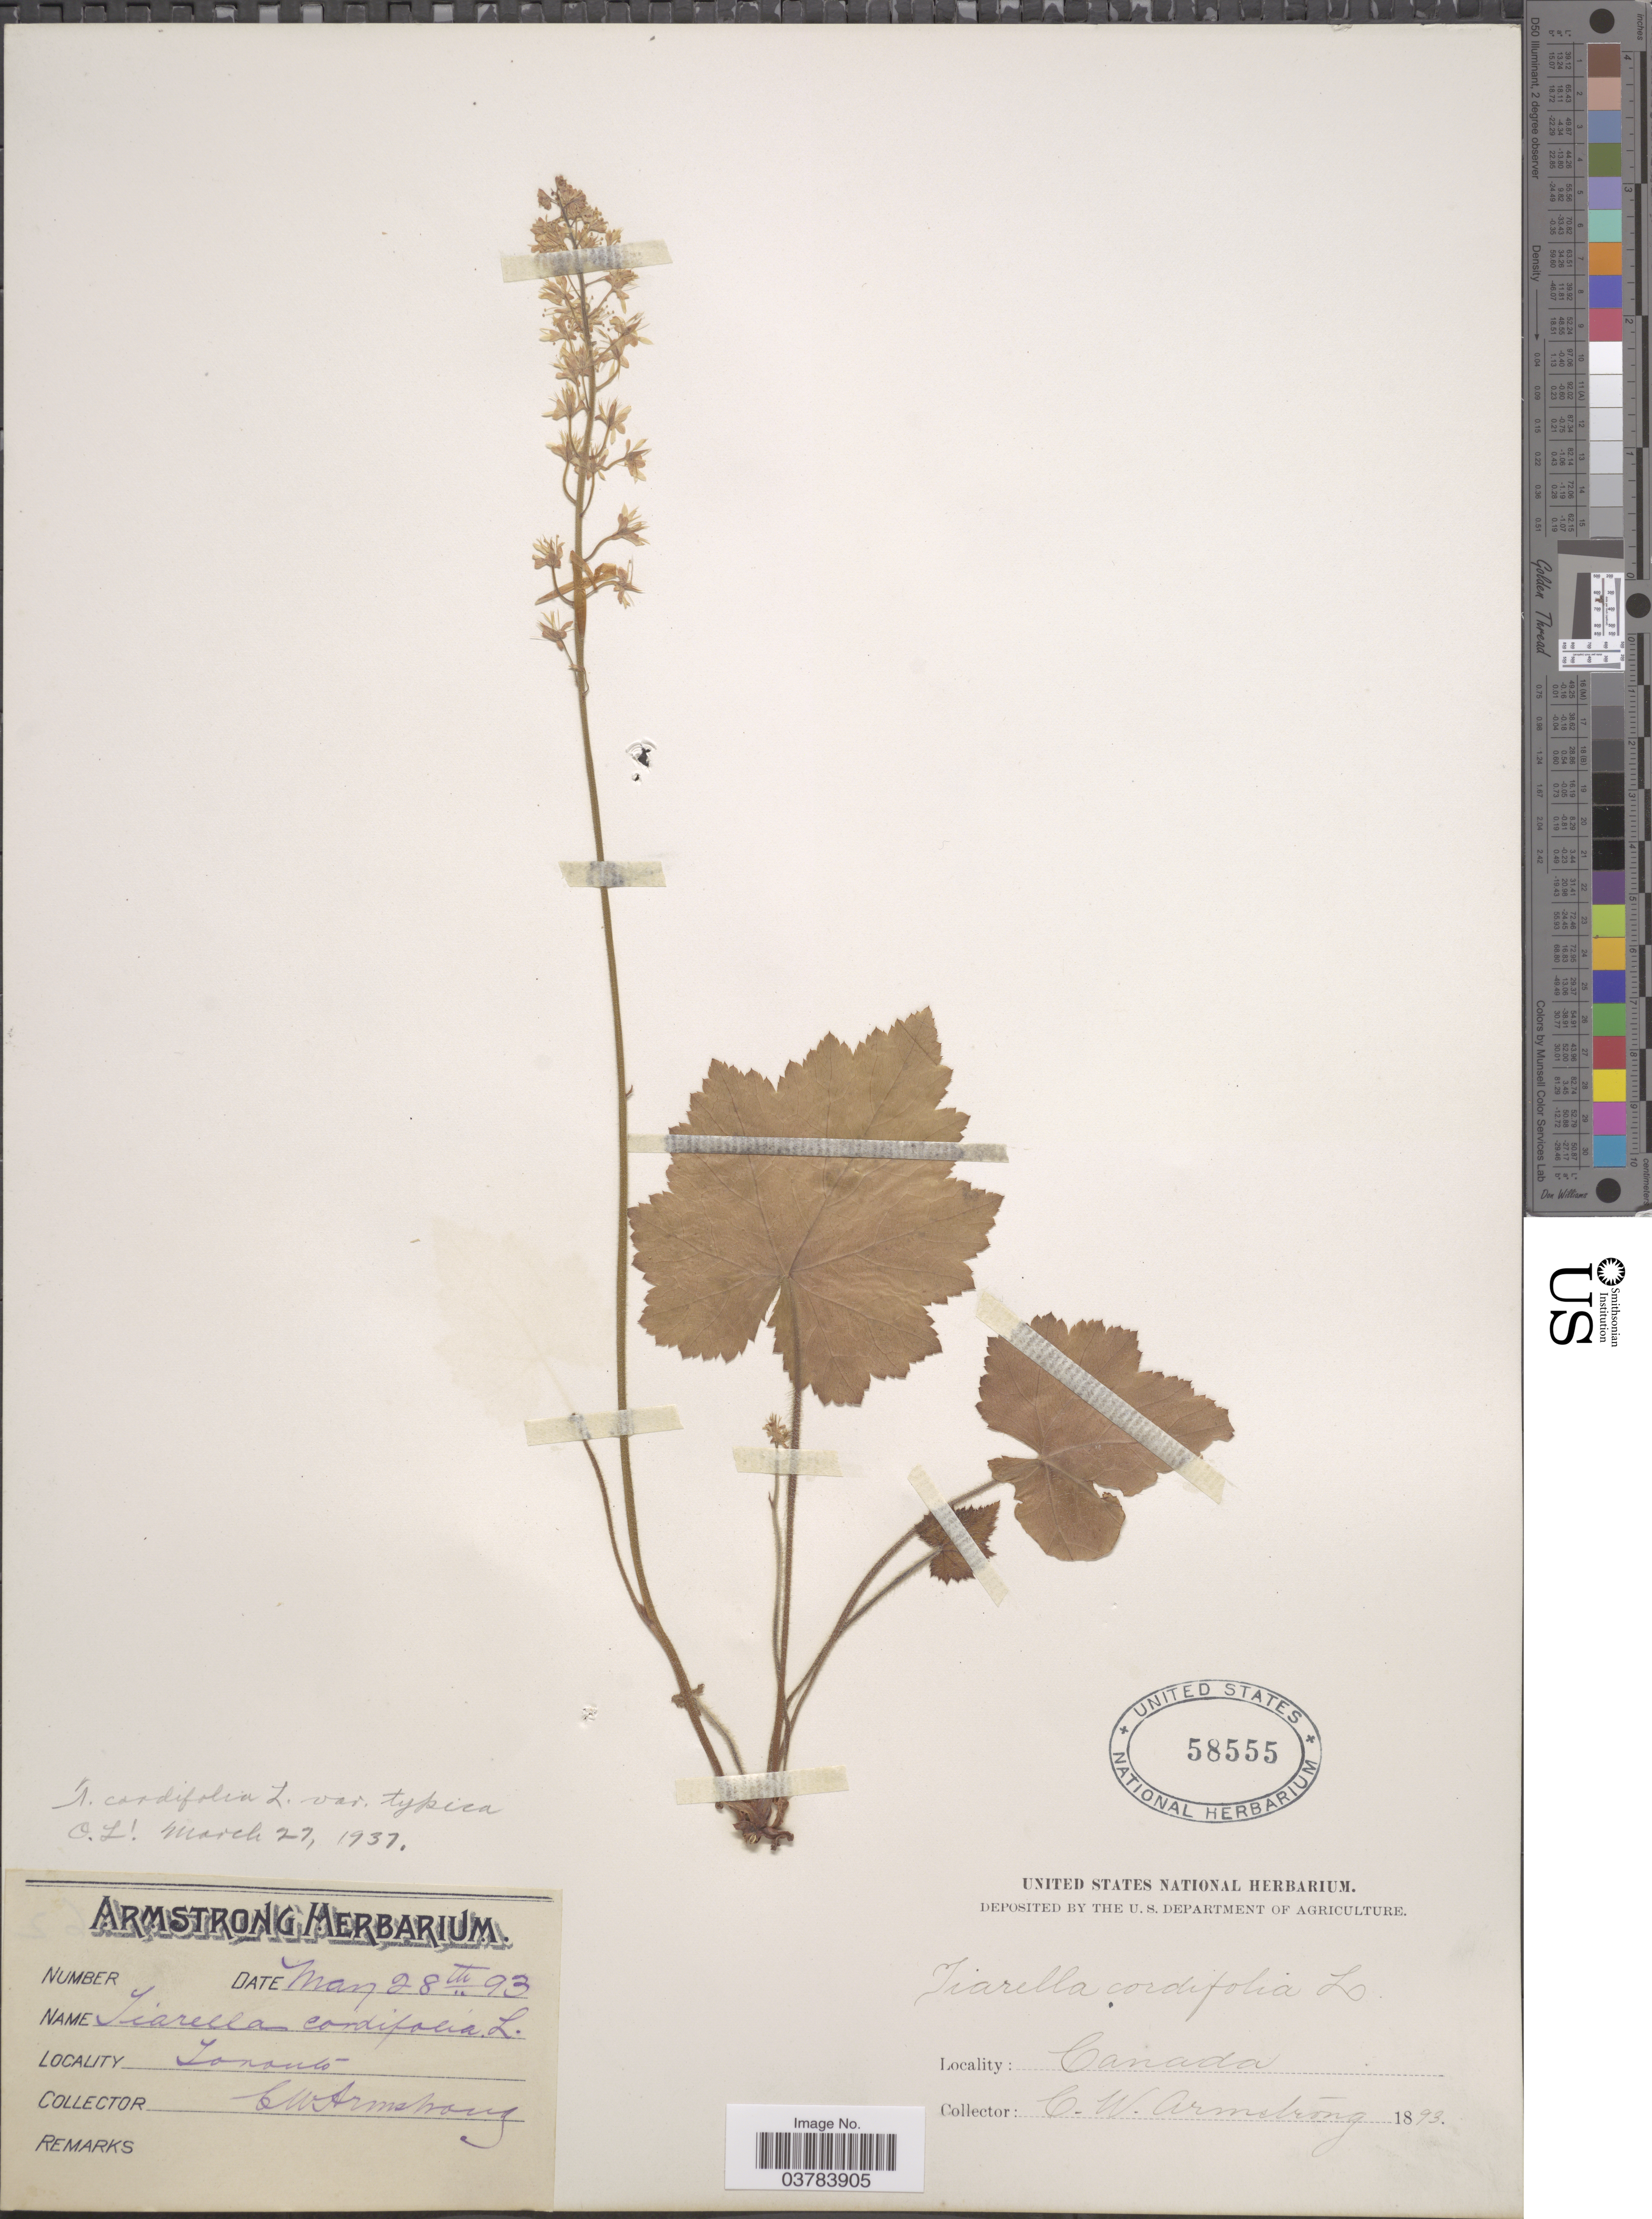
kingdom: Plantae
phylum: Tracheophyta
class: Magnoliopsida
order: Saxifragales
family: Saxifragaceae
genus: Tiarella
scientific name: Tiarella cordifolia var. typica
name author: Lakela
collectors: C. W. Armstrong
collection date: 1893-05-28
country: Canada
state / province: Ontario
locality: Toronto.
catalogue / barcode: US 58555